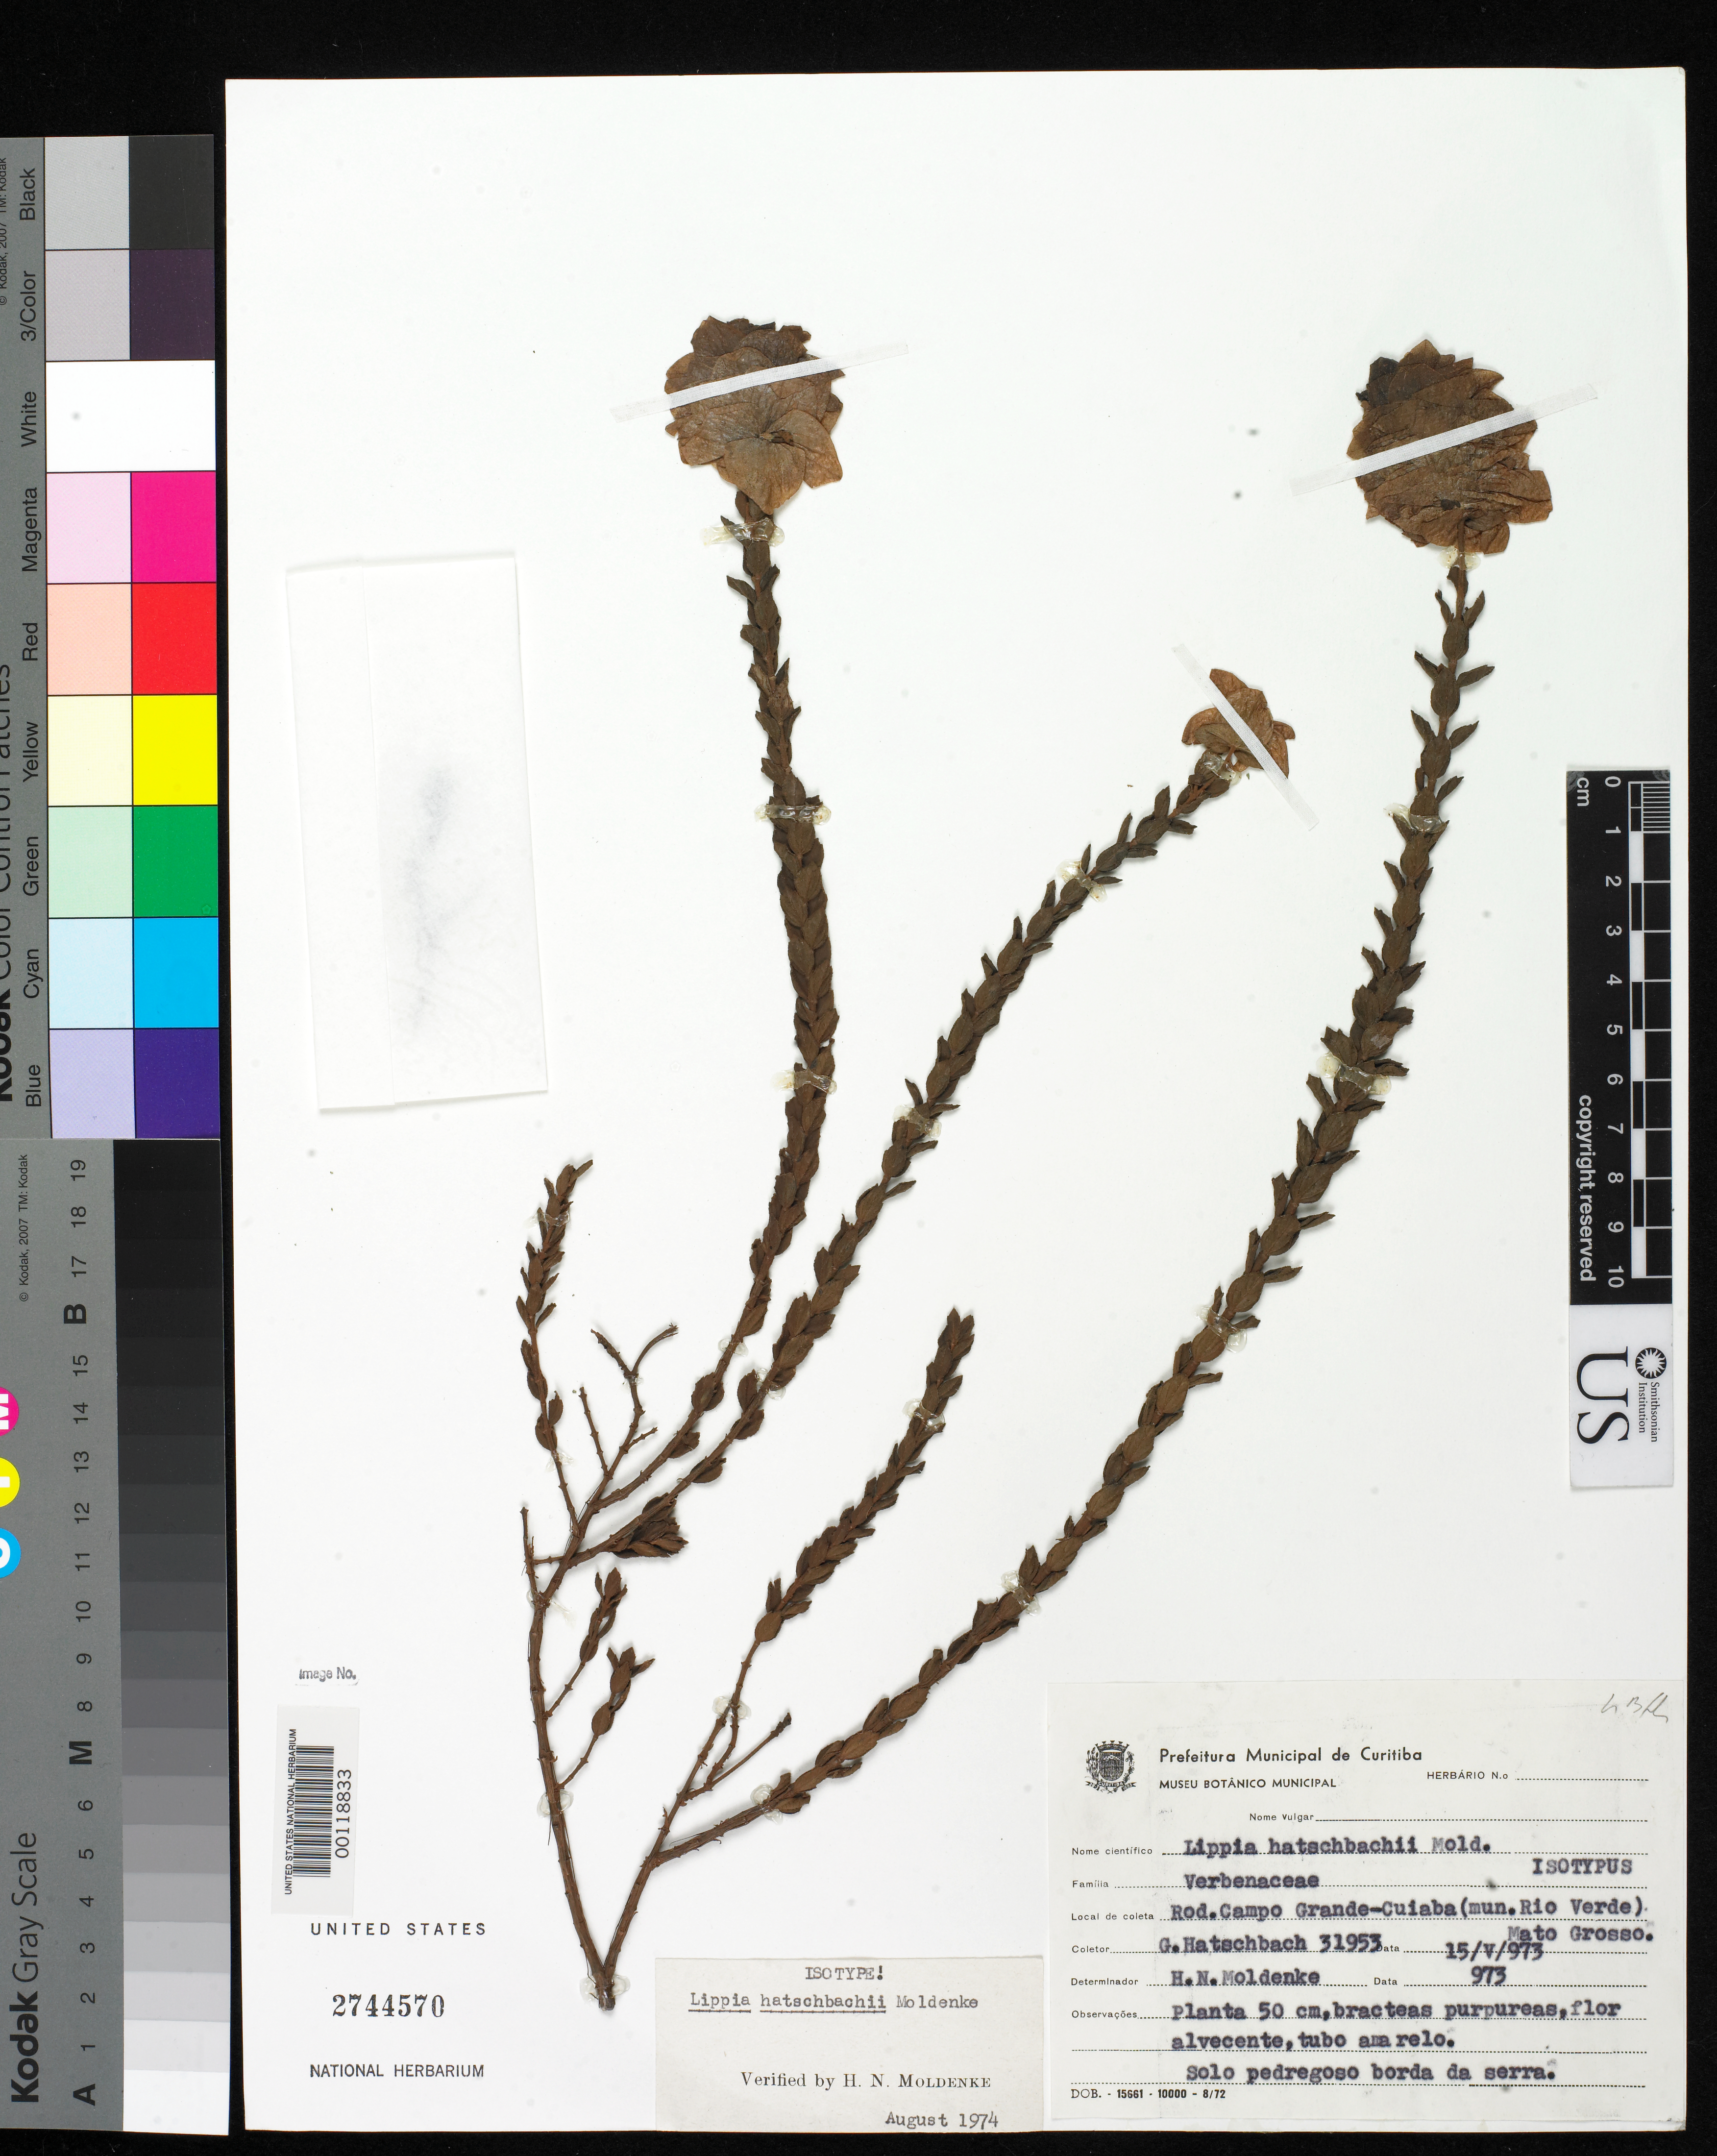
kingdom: Plantae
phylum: Tracheophyta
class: Magnoliopsida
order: Lamiales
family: Verbenaceae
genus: Lippia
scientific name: Lippia hatschbachii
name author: Moldenke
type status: Isotype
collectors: G. Hatschbach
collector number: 31953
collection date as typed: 15 May 1973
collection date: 1973-05-15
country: Brazil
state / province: Mato Grosso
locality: Rio Verde, Campo Grande-Cuiaba.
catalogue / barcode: US 2744570